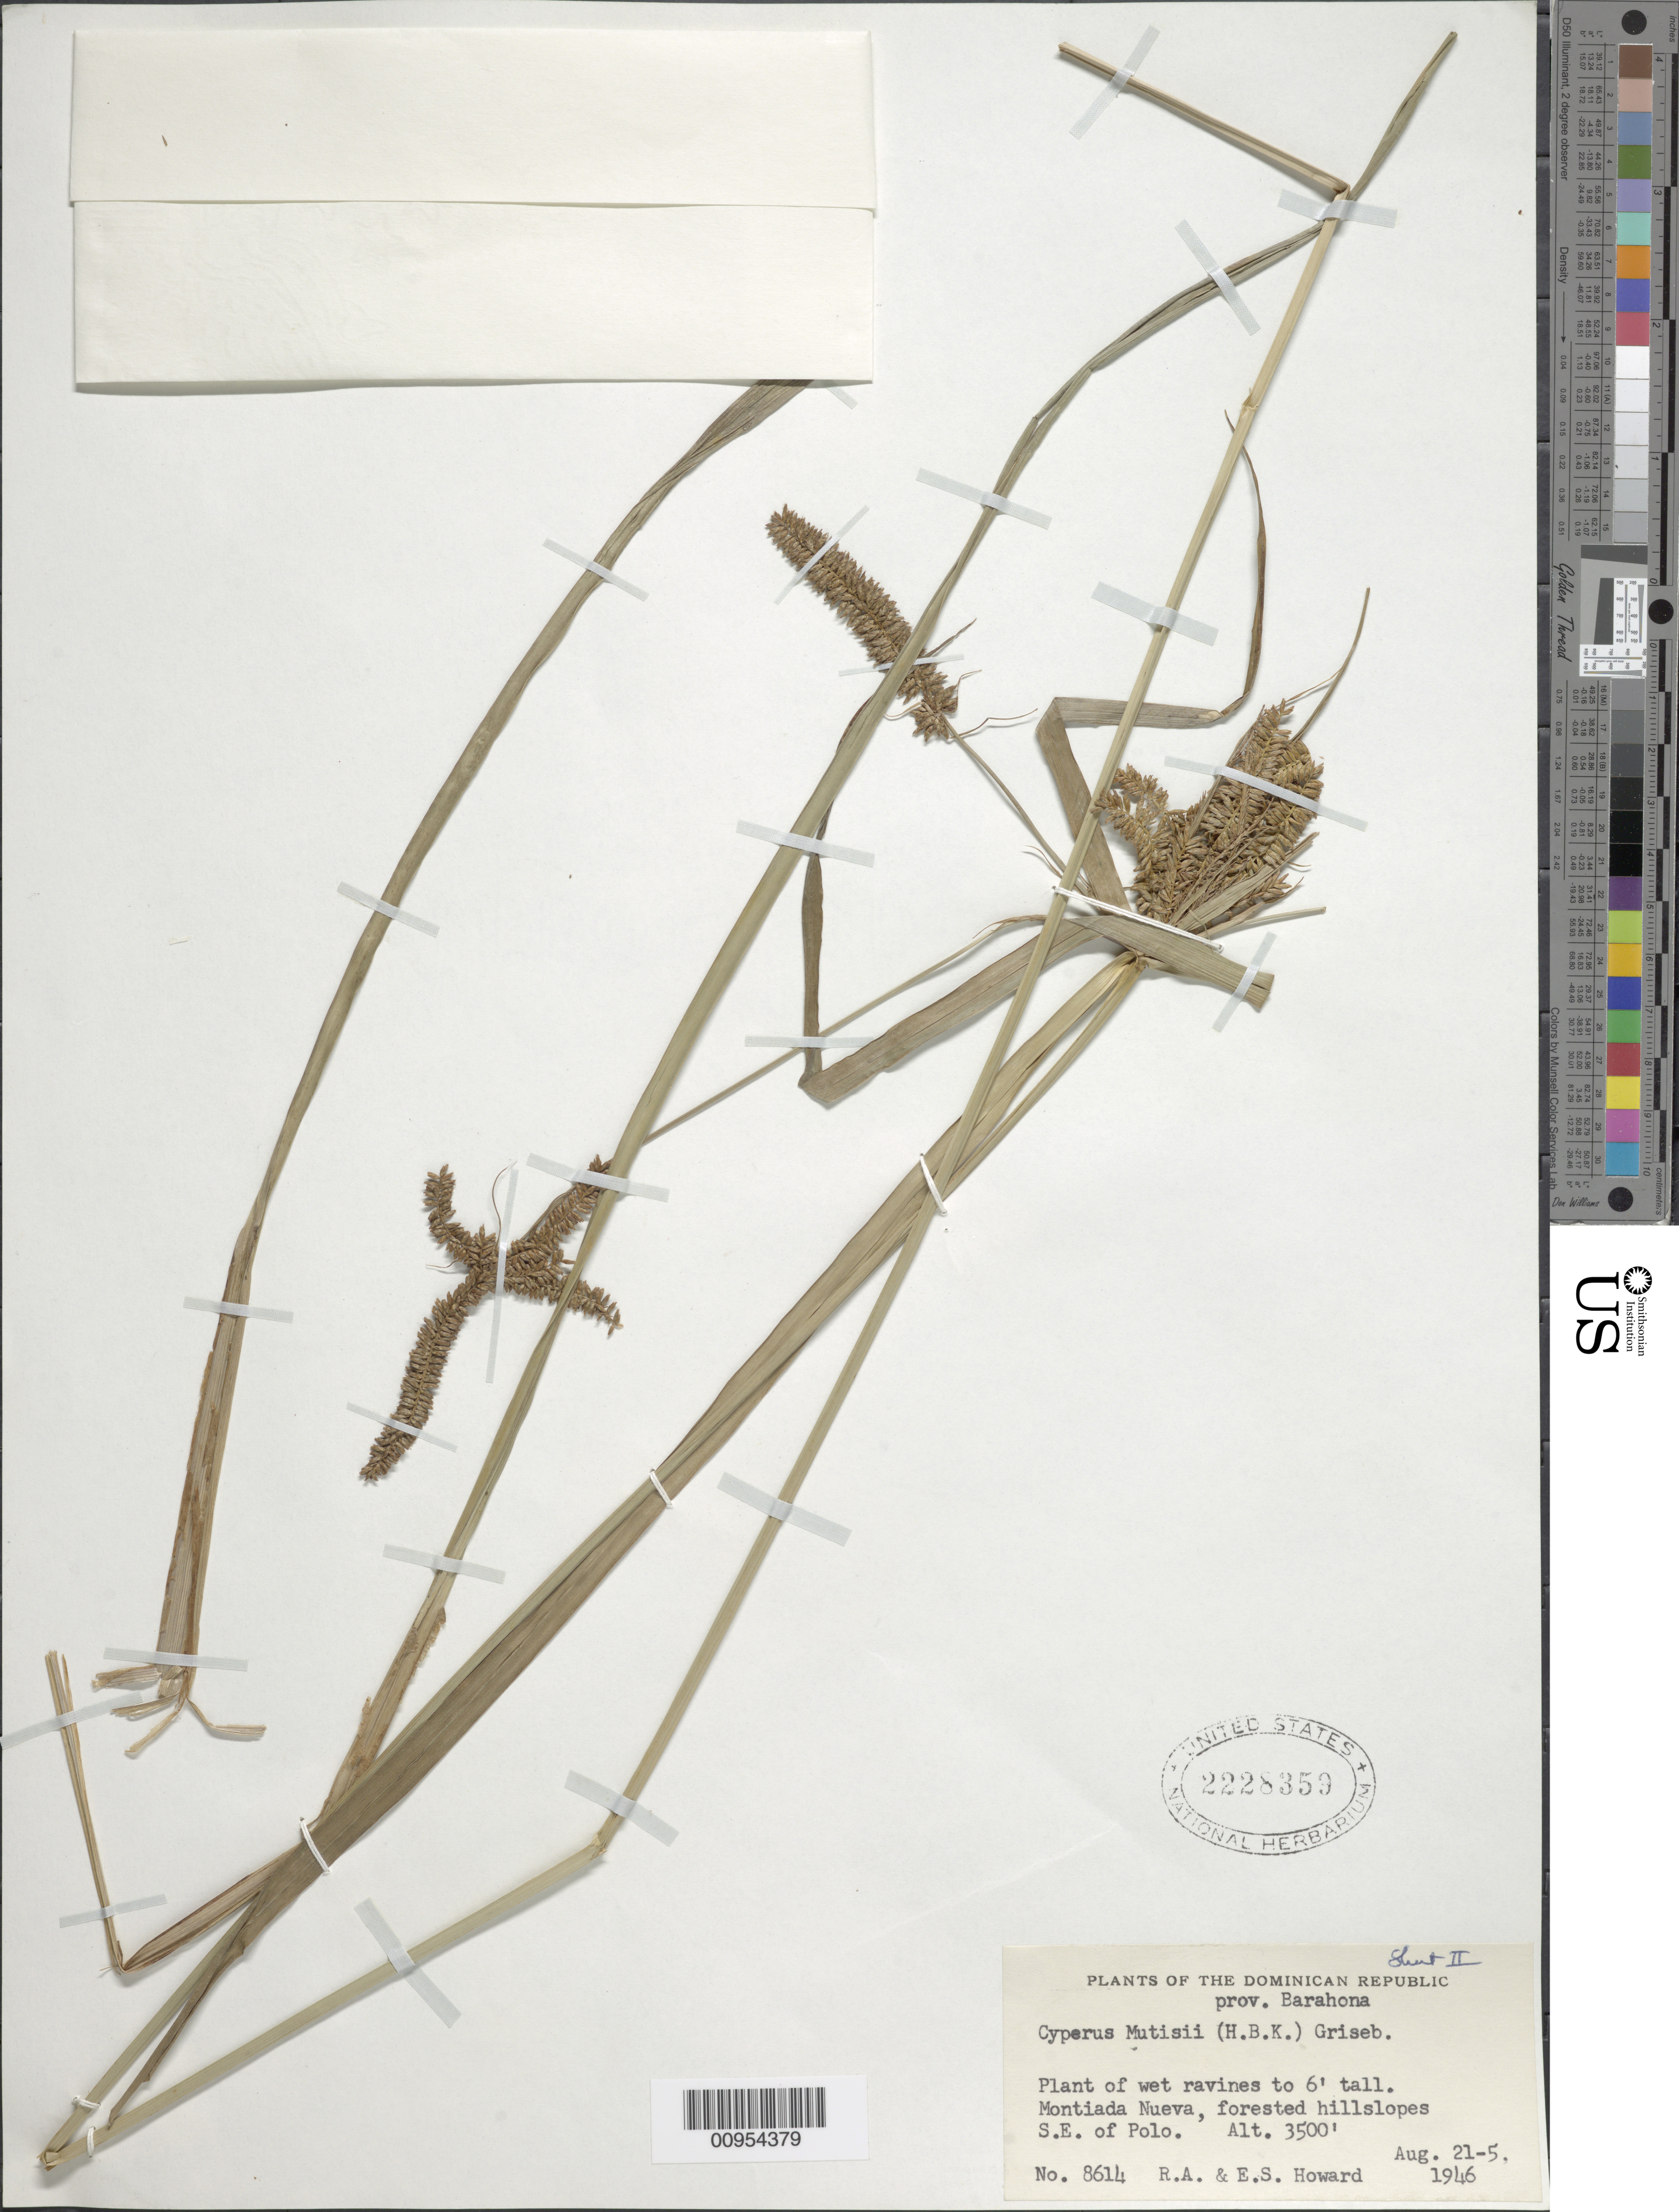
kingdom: Plantae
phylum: Tracheophyta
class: Liliopsida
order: Poales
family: Cyperaceae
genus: Cyperus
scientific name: Cyperus mutisii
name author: (Kunth) Andersson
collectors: R. A. Howard & E. S. Howard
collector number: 8614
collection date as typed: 21 Aug 1946 to 25 Aug 1946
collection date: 1946-08-21/1946-08-25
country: Dominican Republic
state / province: Barahona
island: Hispaniola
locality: Ravines, Montiada Nueva, forested hillslopes of SE of Polo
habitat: Wet ravines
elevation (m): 1067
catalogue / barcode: US 2228359